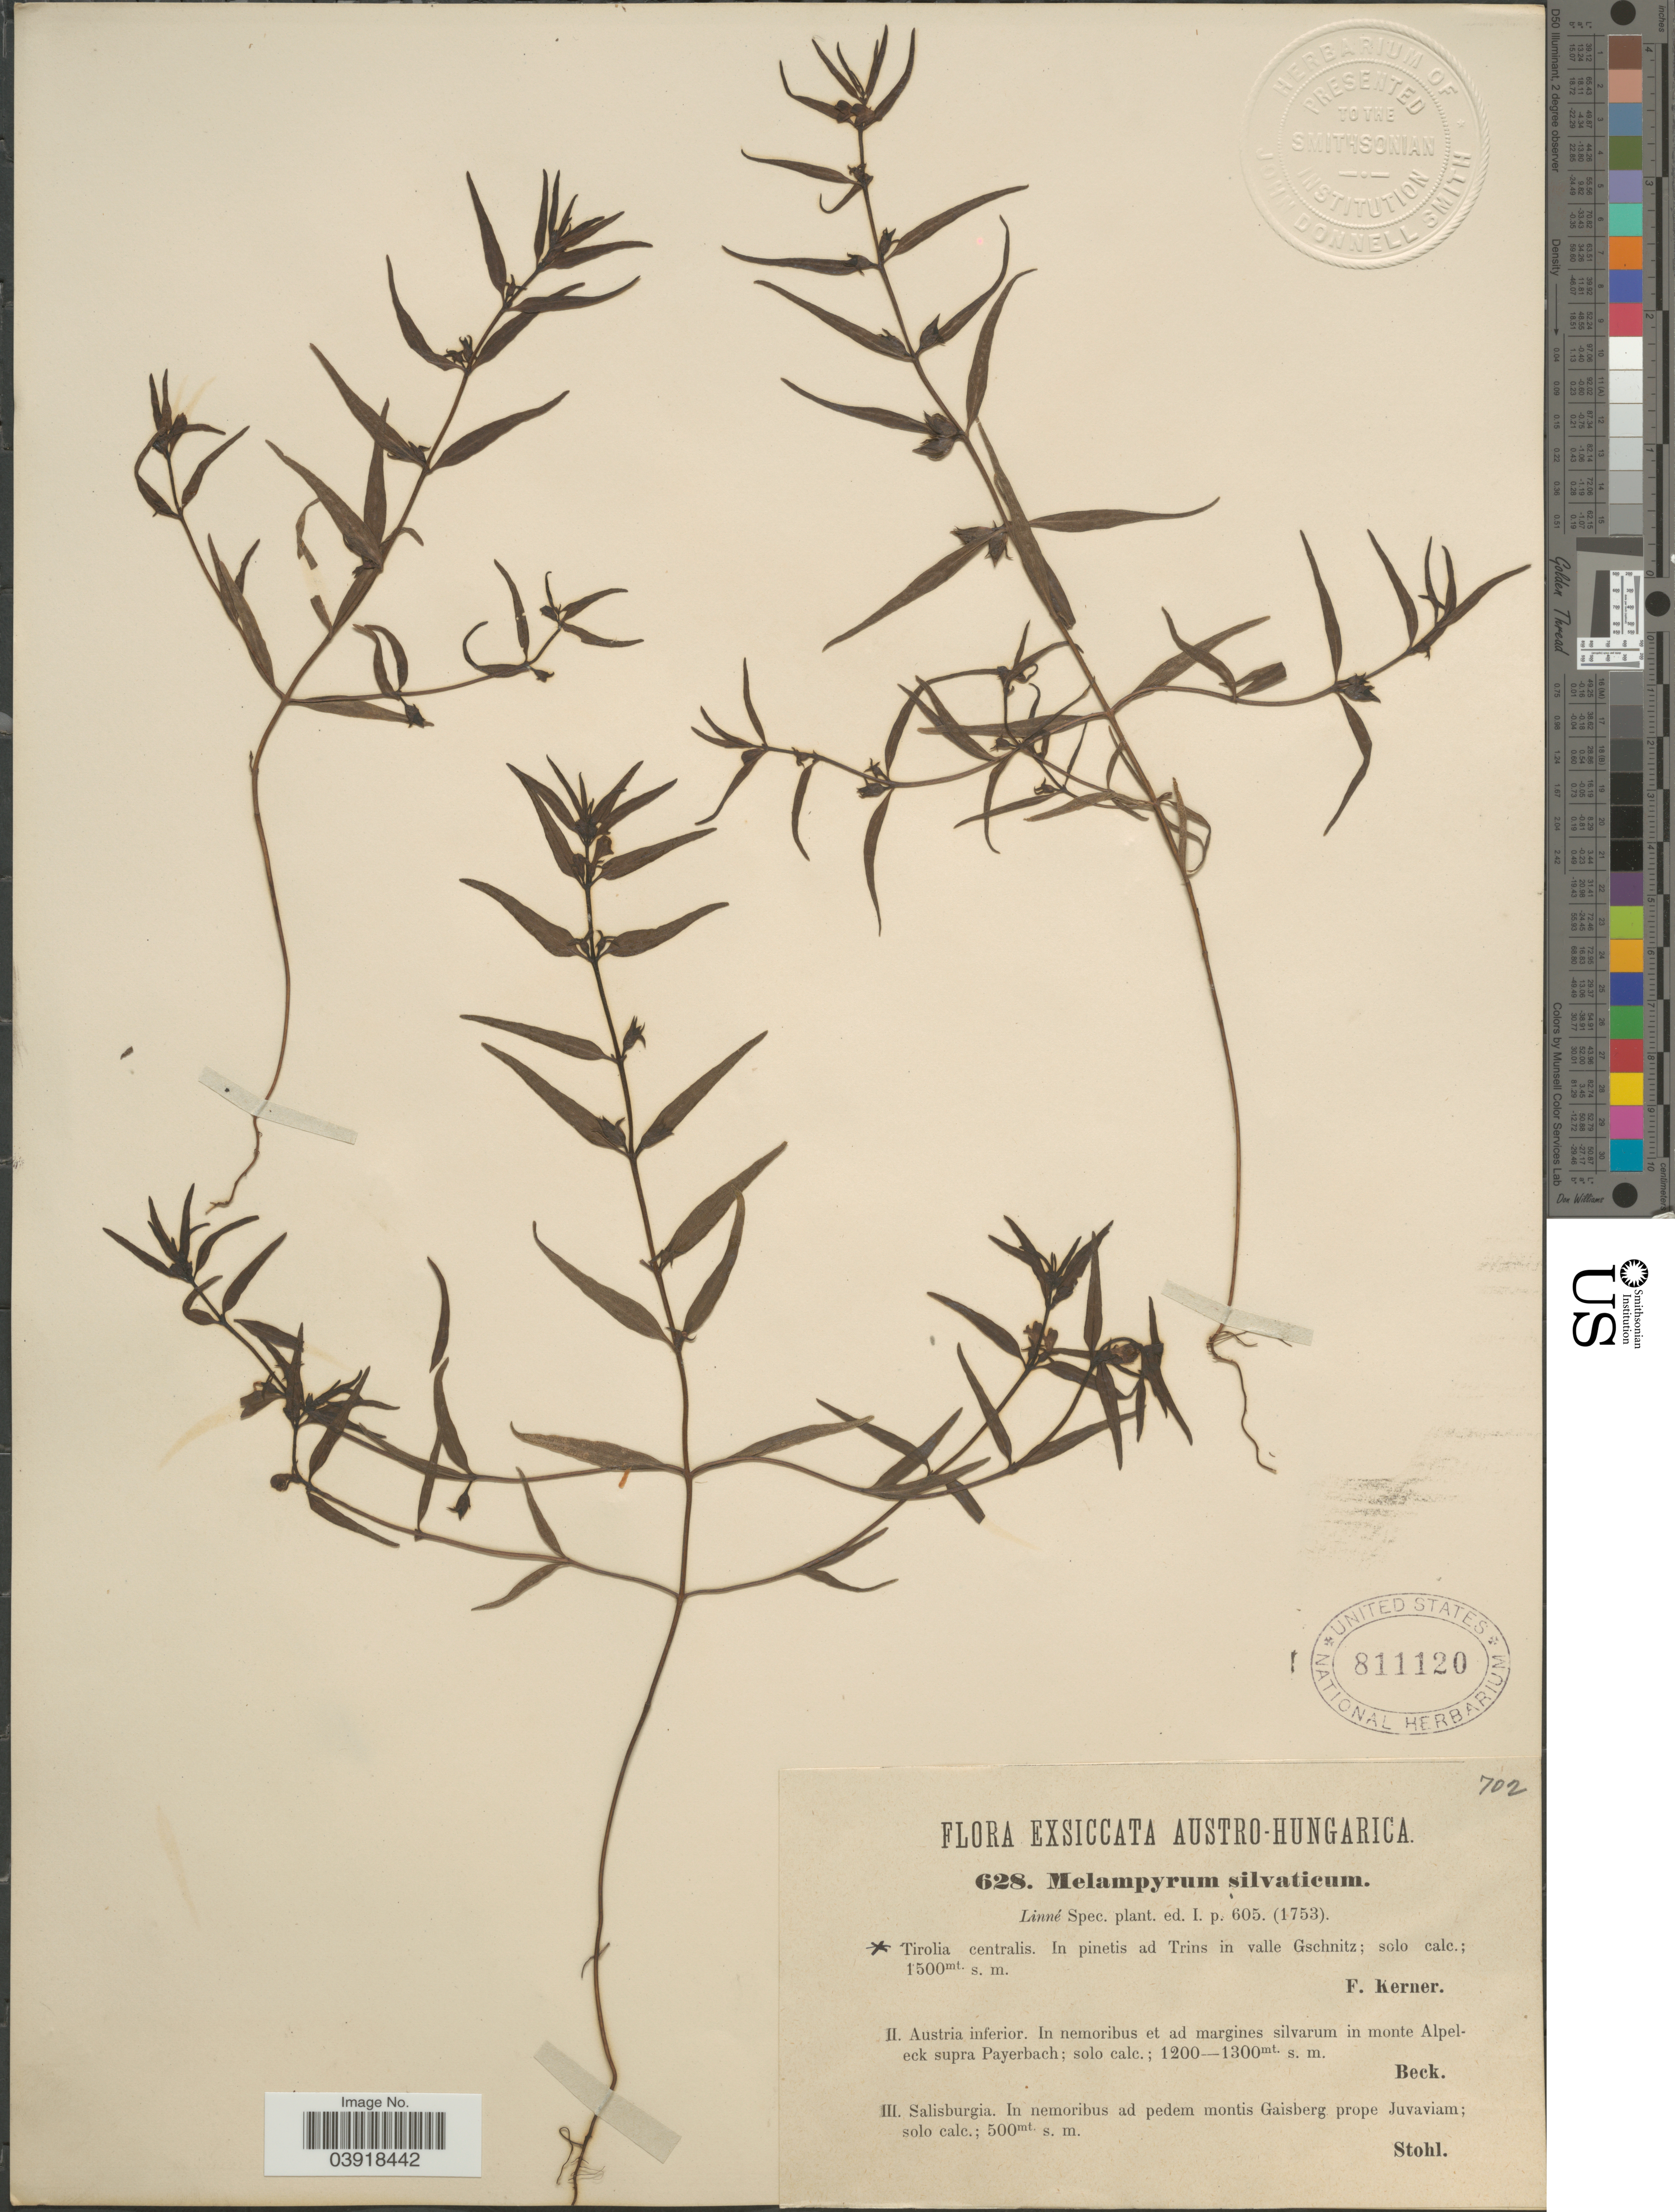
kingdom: Plantae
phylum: Tracheophyta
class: Magnoliopsida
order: Lamiales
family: Orobanchaceae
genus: Melampyrum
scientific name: Melampyrum sylvaticum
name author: L.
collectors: F. Kerner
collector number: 628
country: Austria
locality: Austro-Hungarica. Tirolia centralis. In pinetis ad Trins in valle Gschnitz.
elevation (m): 1500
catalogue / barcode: US 811120